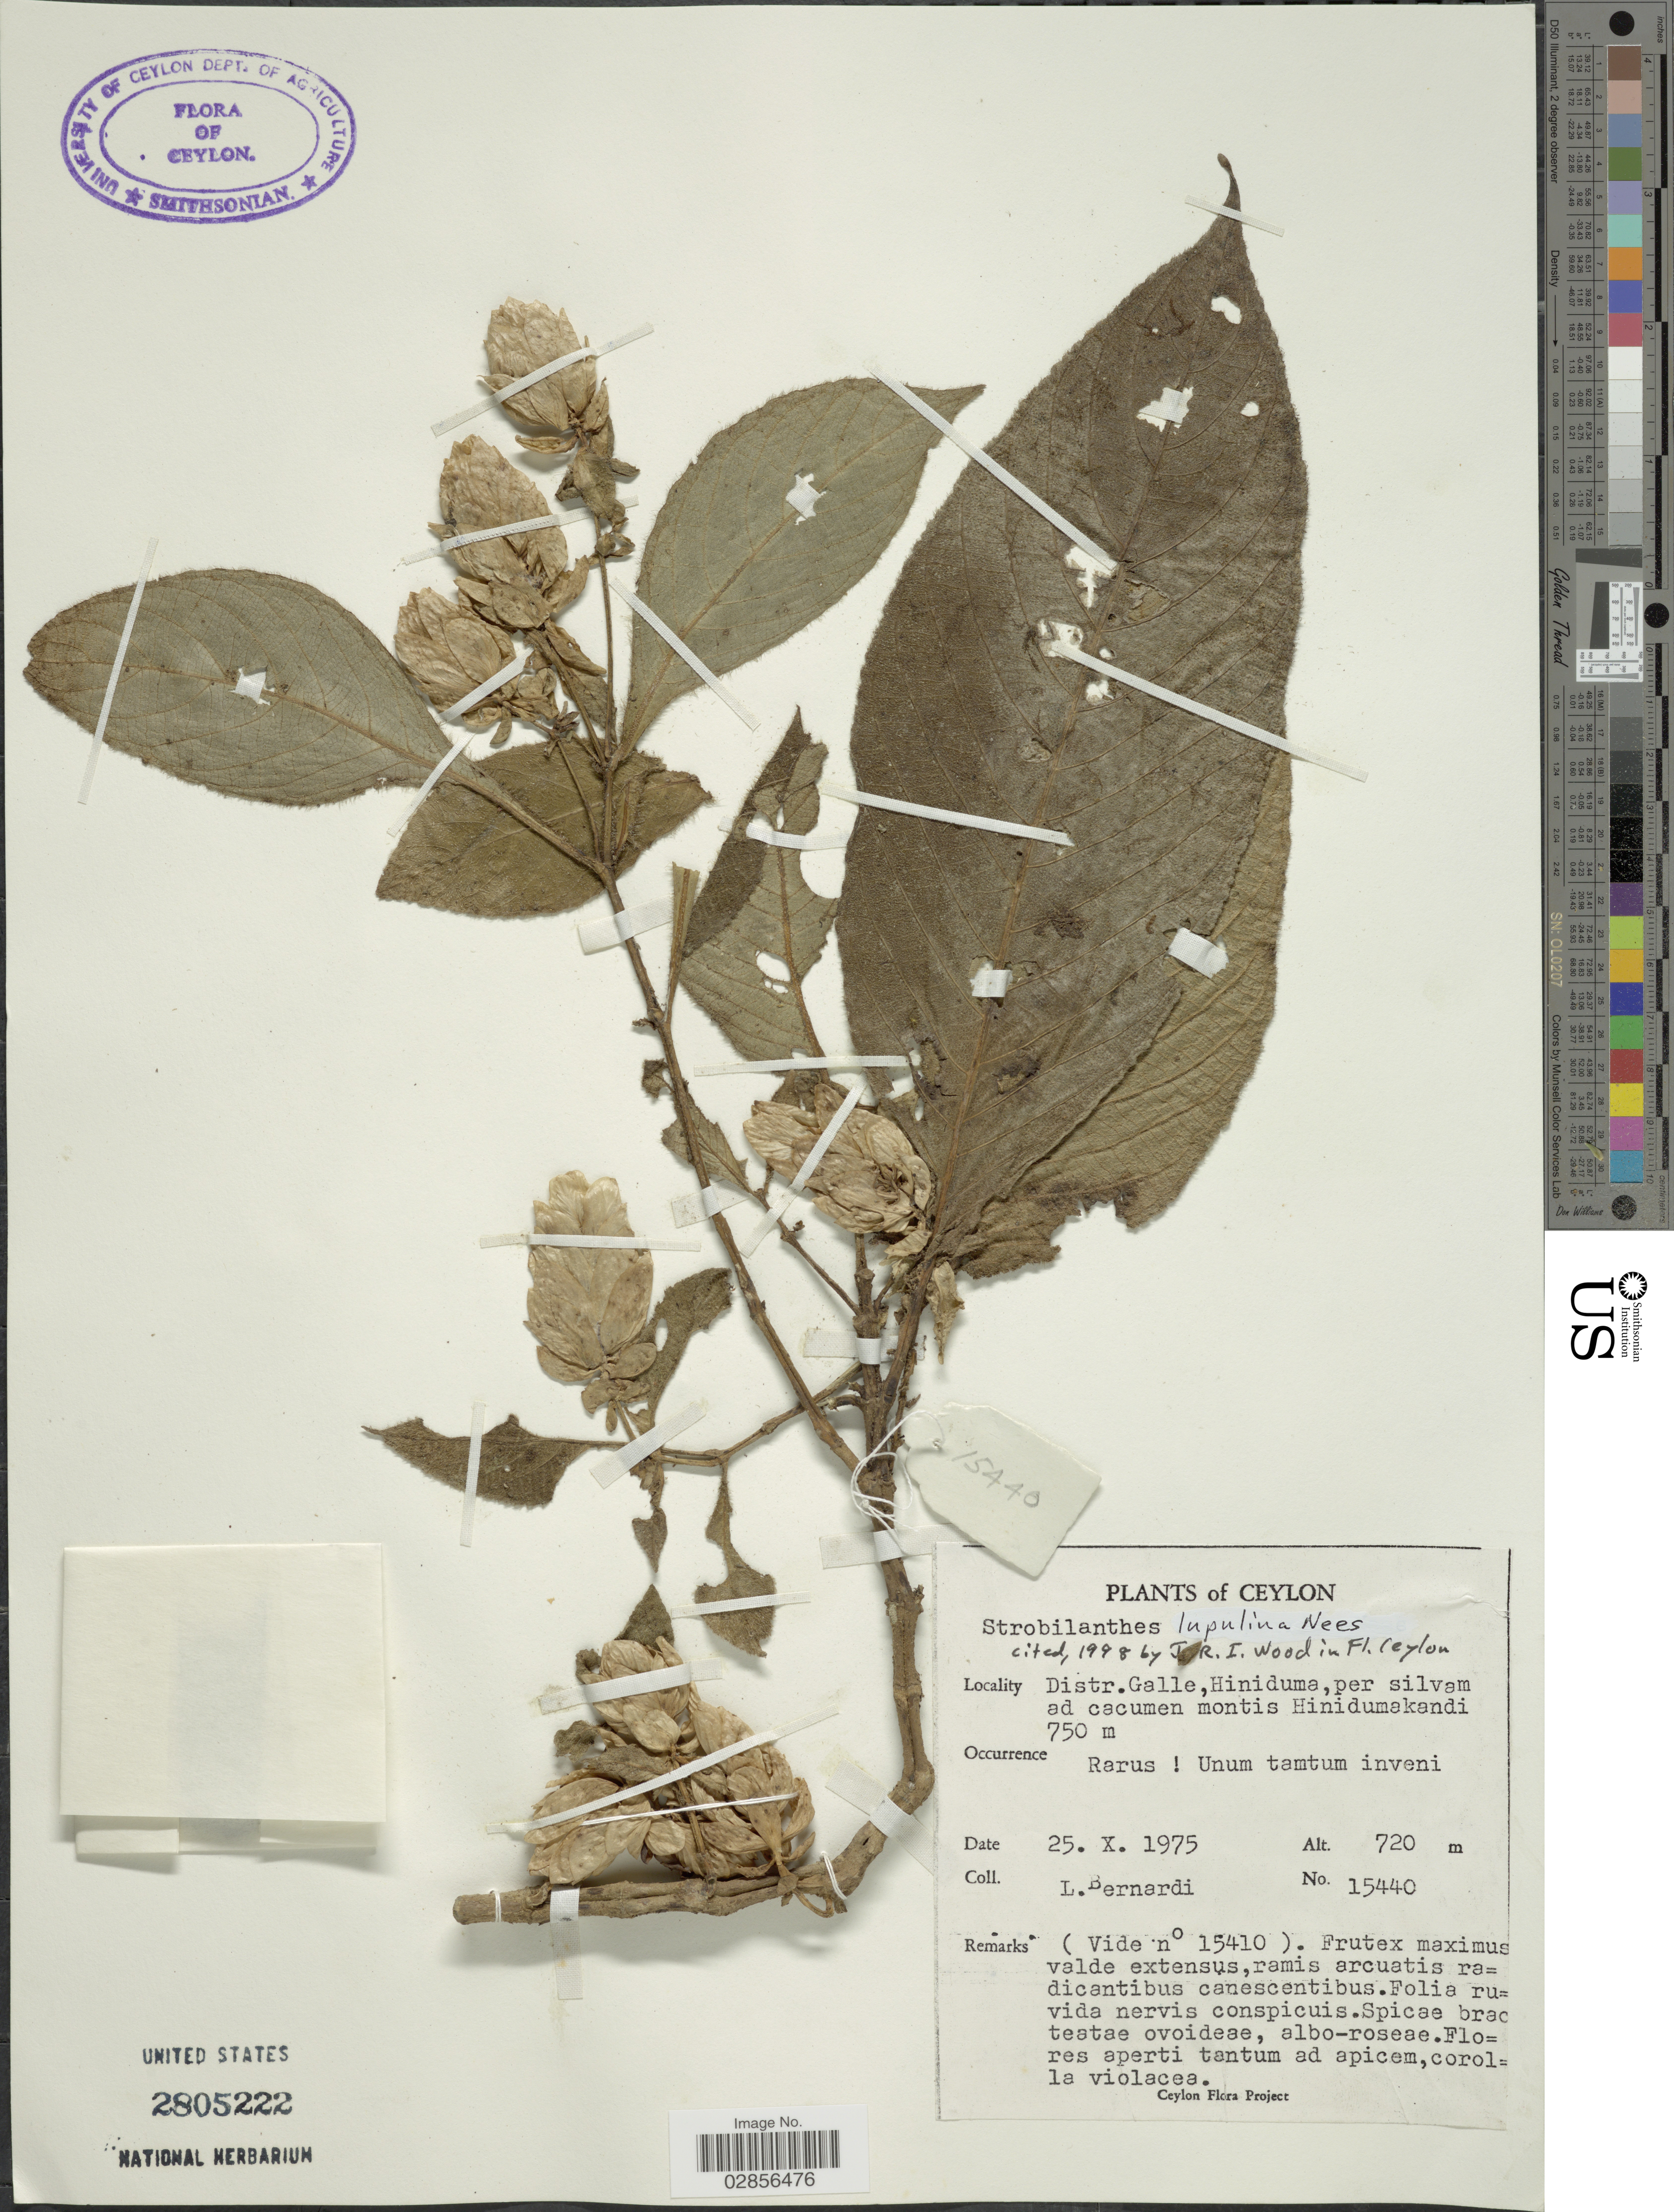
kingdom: Plantae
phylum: Tracheophyta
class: Magnoliopsida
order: Lamiales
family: Acanthaceae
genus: Strobilanthes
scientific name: Strobilanthes lupulina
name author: Nees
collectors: L. Bernardi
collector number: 15440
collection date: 1975-10-25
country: Sri Lanka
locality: Ceylon. Distr. Galle, Hiniduma, per silvam ad cacumen montis Hinidumakandi.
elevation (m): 720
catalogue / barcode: US 2805222